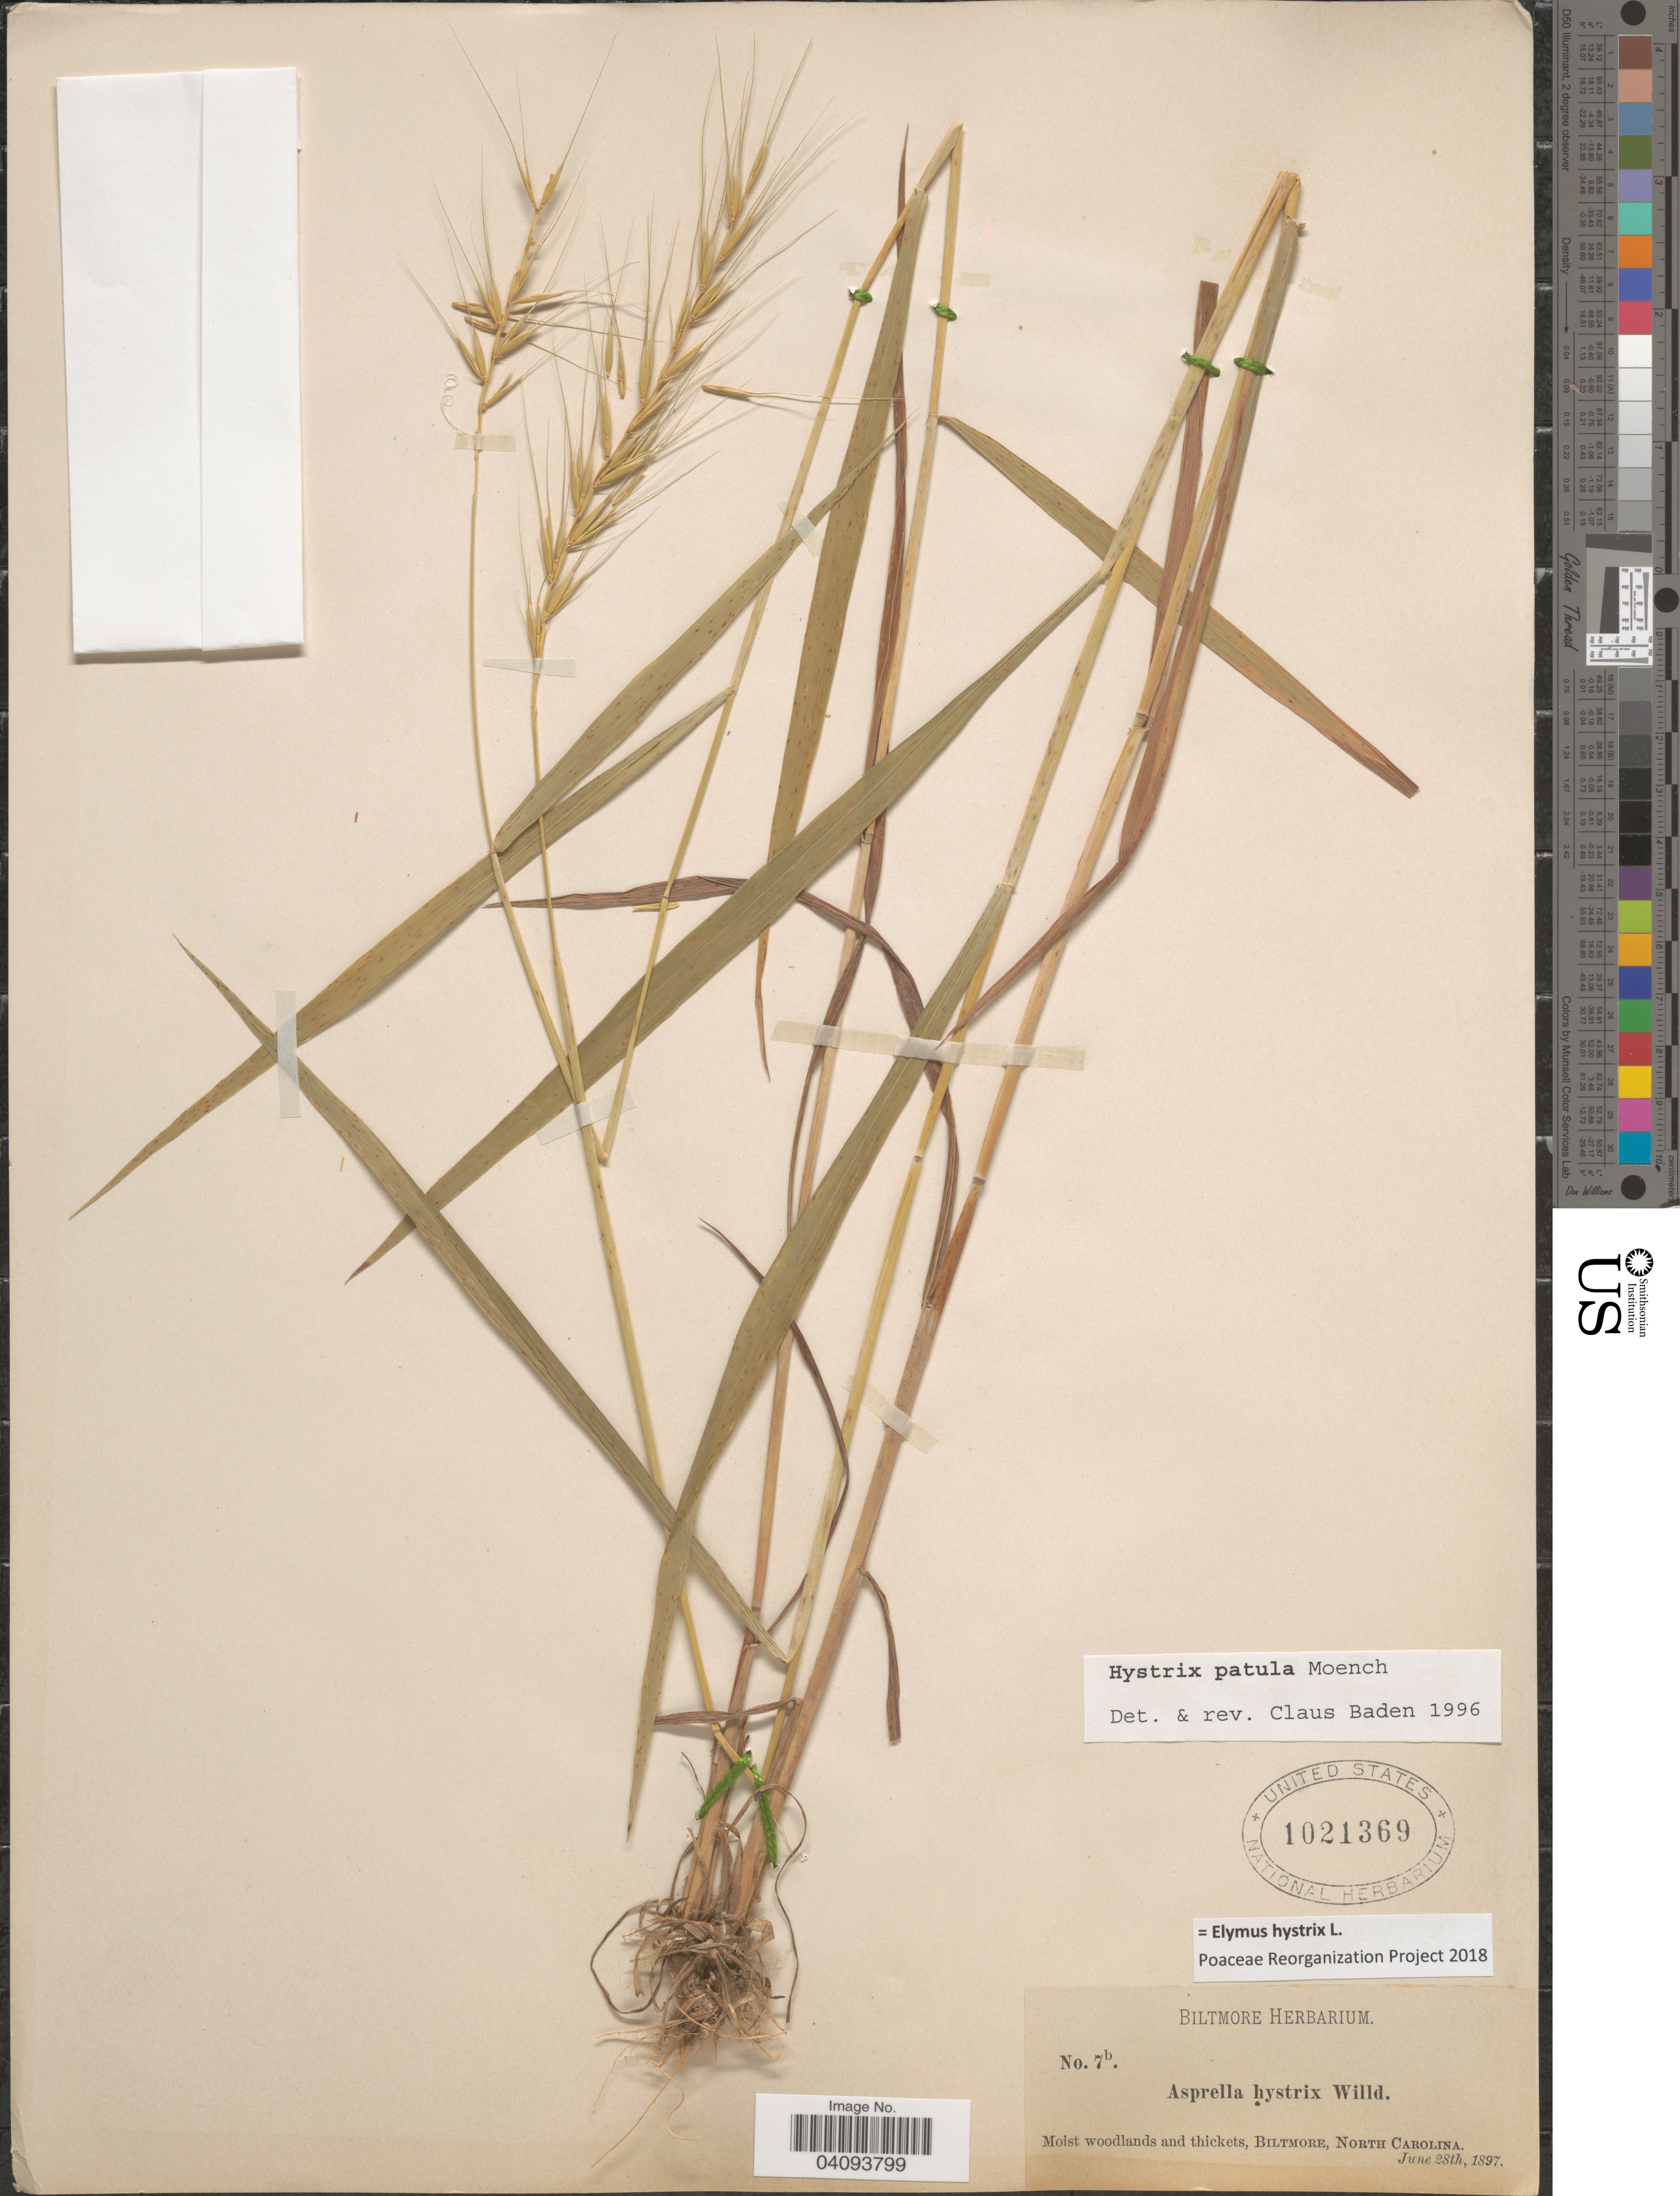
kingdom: Plantae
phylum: Tracheophyta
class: Liliopsida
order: Poales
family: Poaceae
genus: Elymus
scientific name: Elymus hystrix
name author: L.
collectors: ex herb. Biltmore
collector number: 7b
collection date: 1897-06-28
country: United States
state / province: North Carolina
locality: Biltmore.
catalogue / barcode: US 1021369